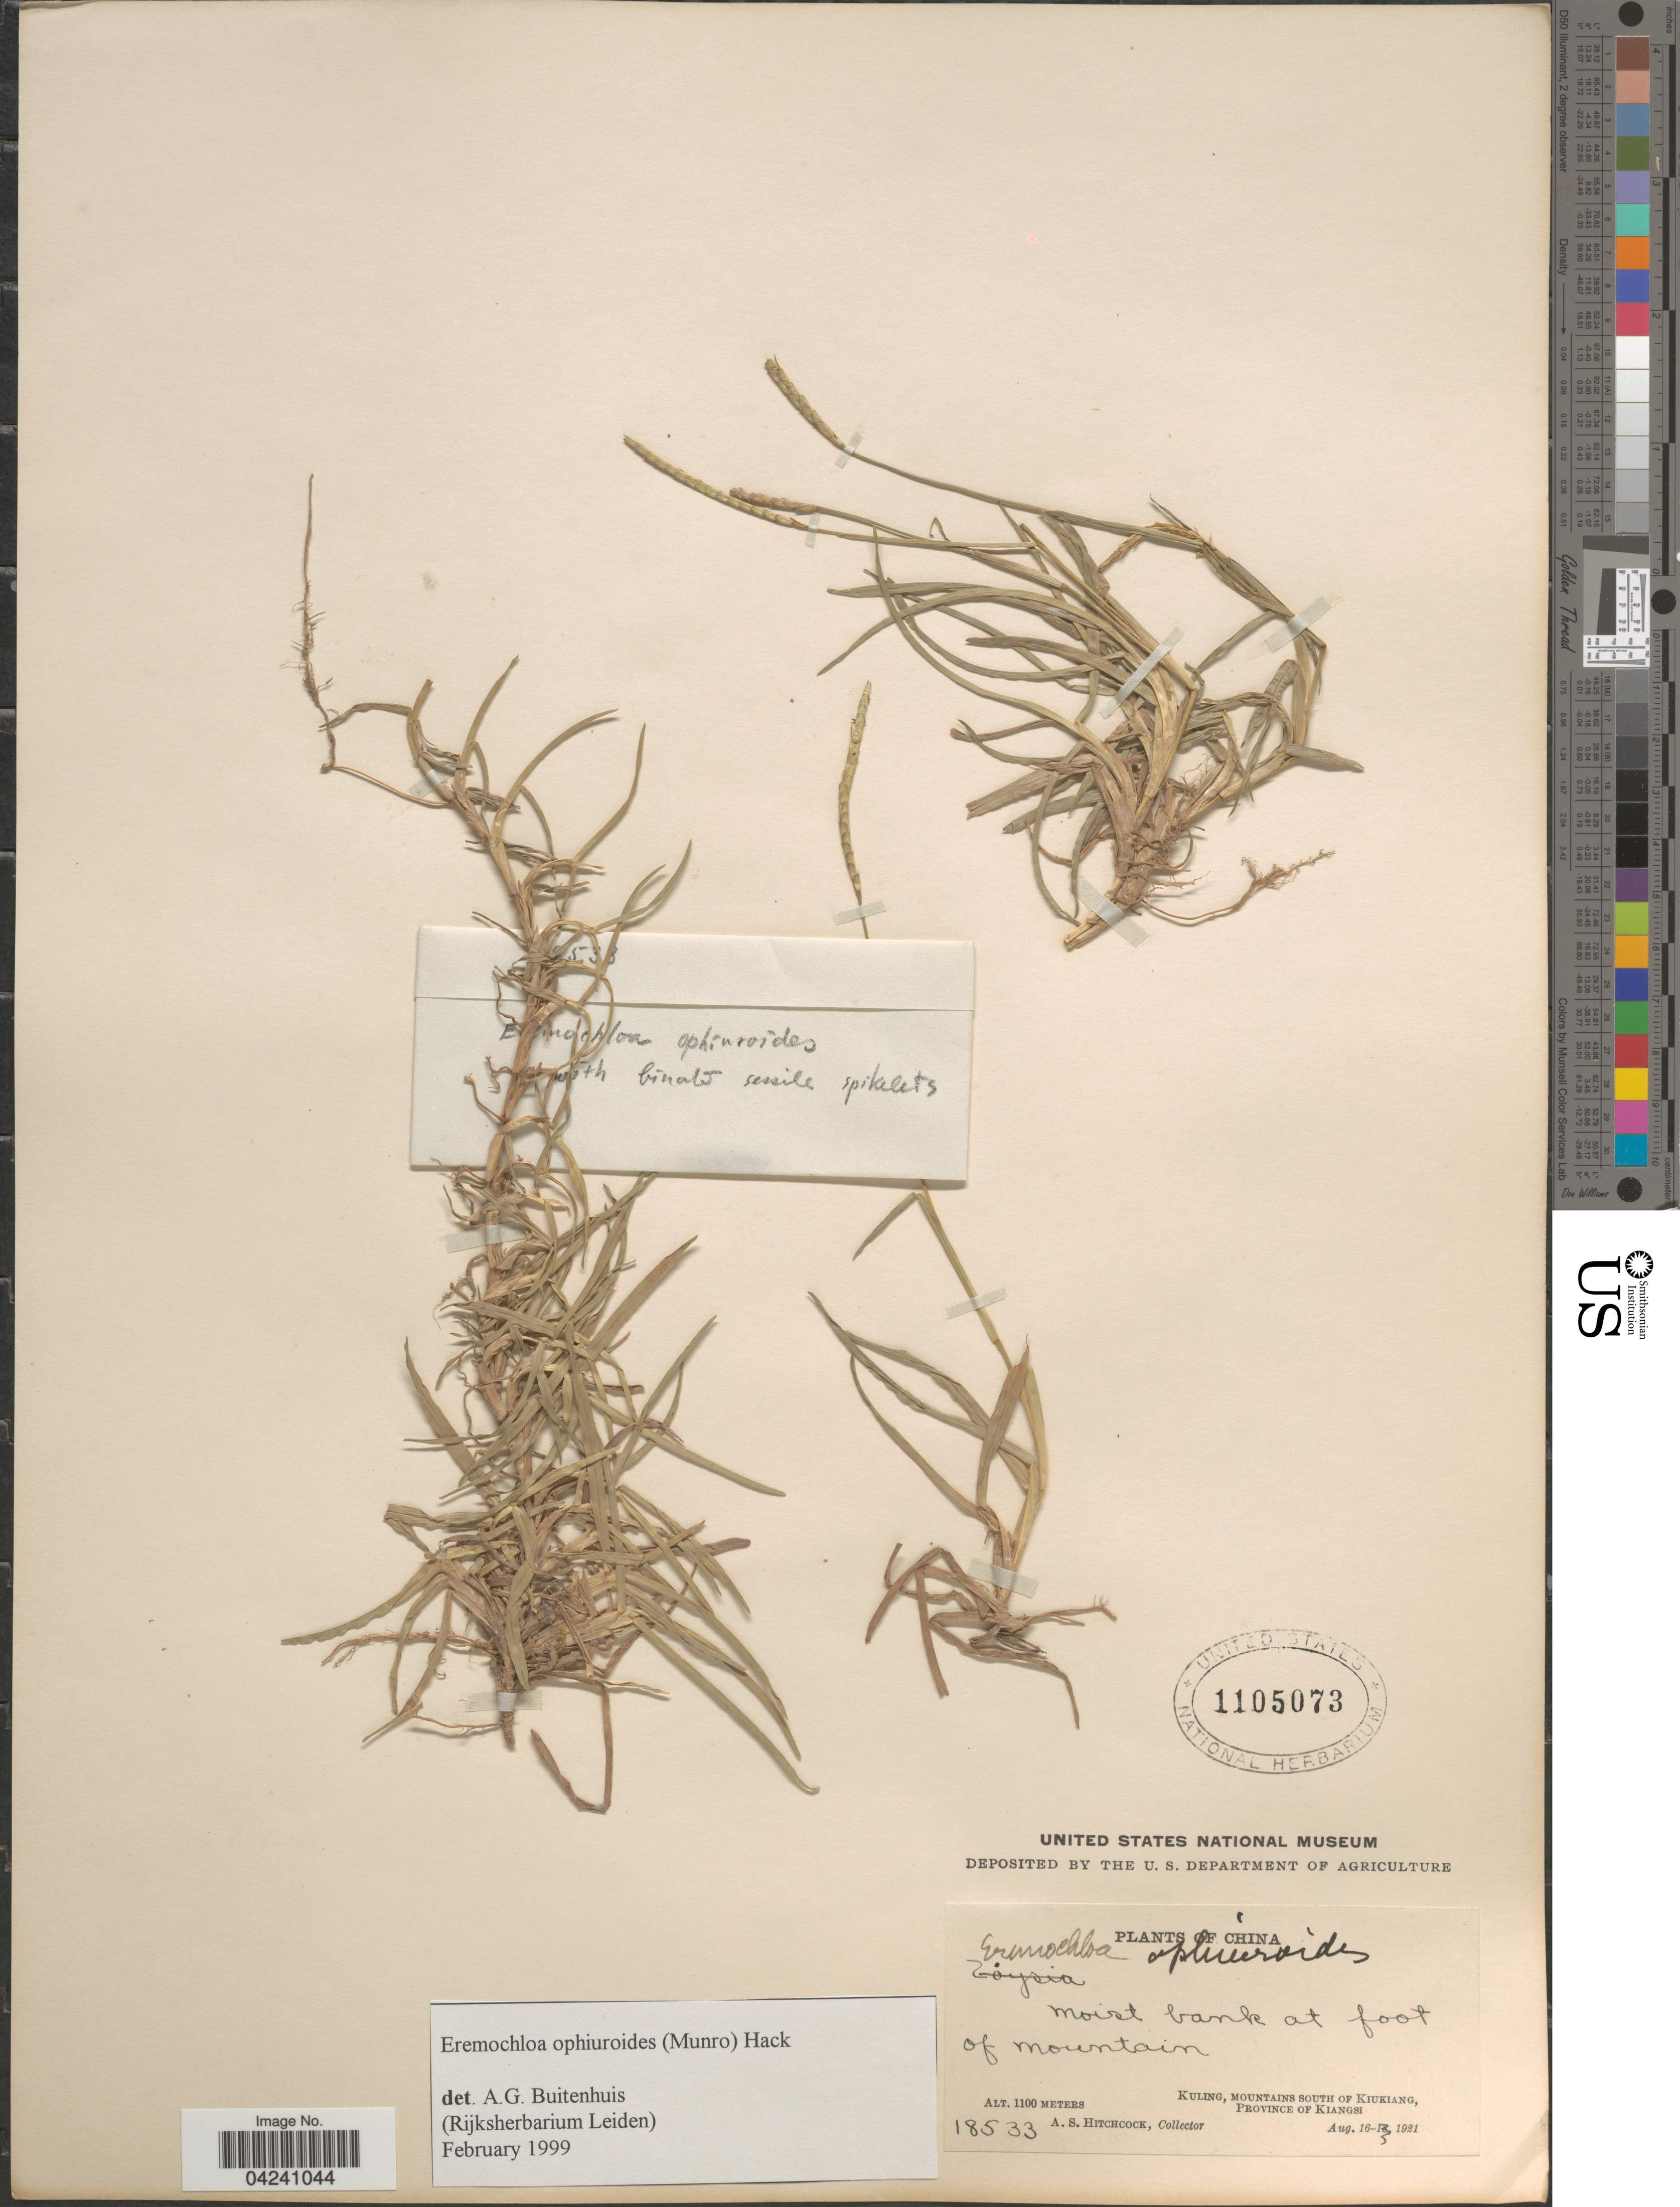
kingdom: Plantae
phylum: Tracheophyta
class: Liliopsida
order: Poales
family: Poaceae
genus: Eremochloa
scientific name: Eremochloa ophiuroides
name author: (Munro) Hack.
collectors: A. S. Hitchcock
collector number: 18533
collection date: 1921-08-16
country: China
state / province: Jiangxi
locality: Moist bank at foot of mountain. Kuling, mountains south of Kiukiang, Province of Kiangsi.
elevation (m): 1100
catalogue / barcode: US 1105073